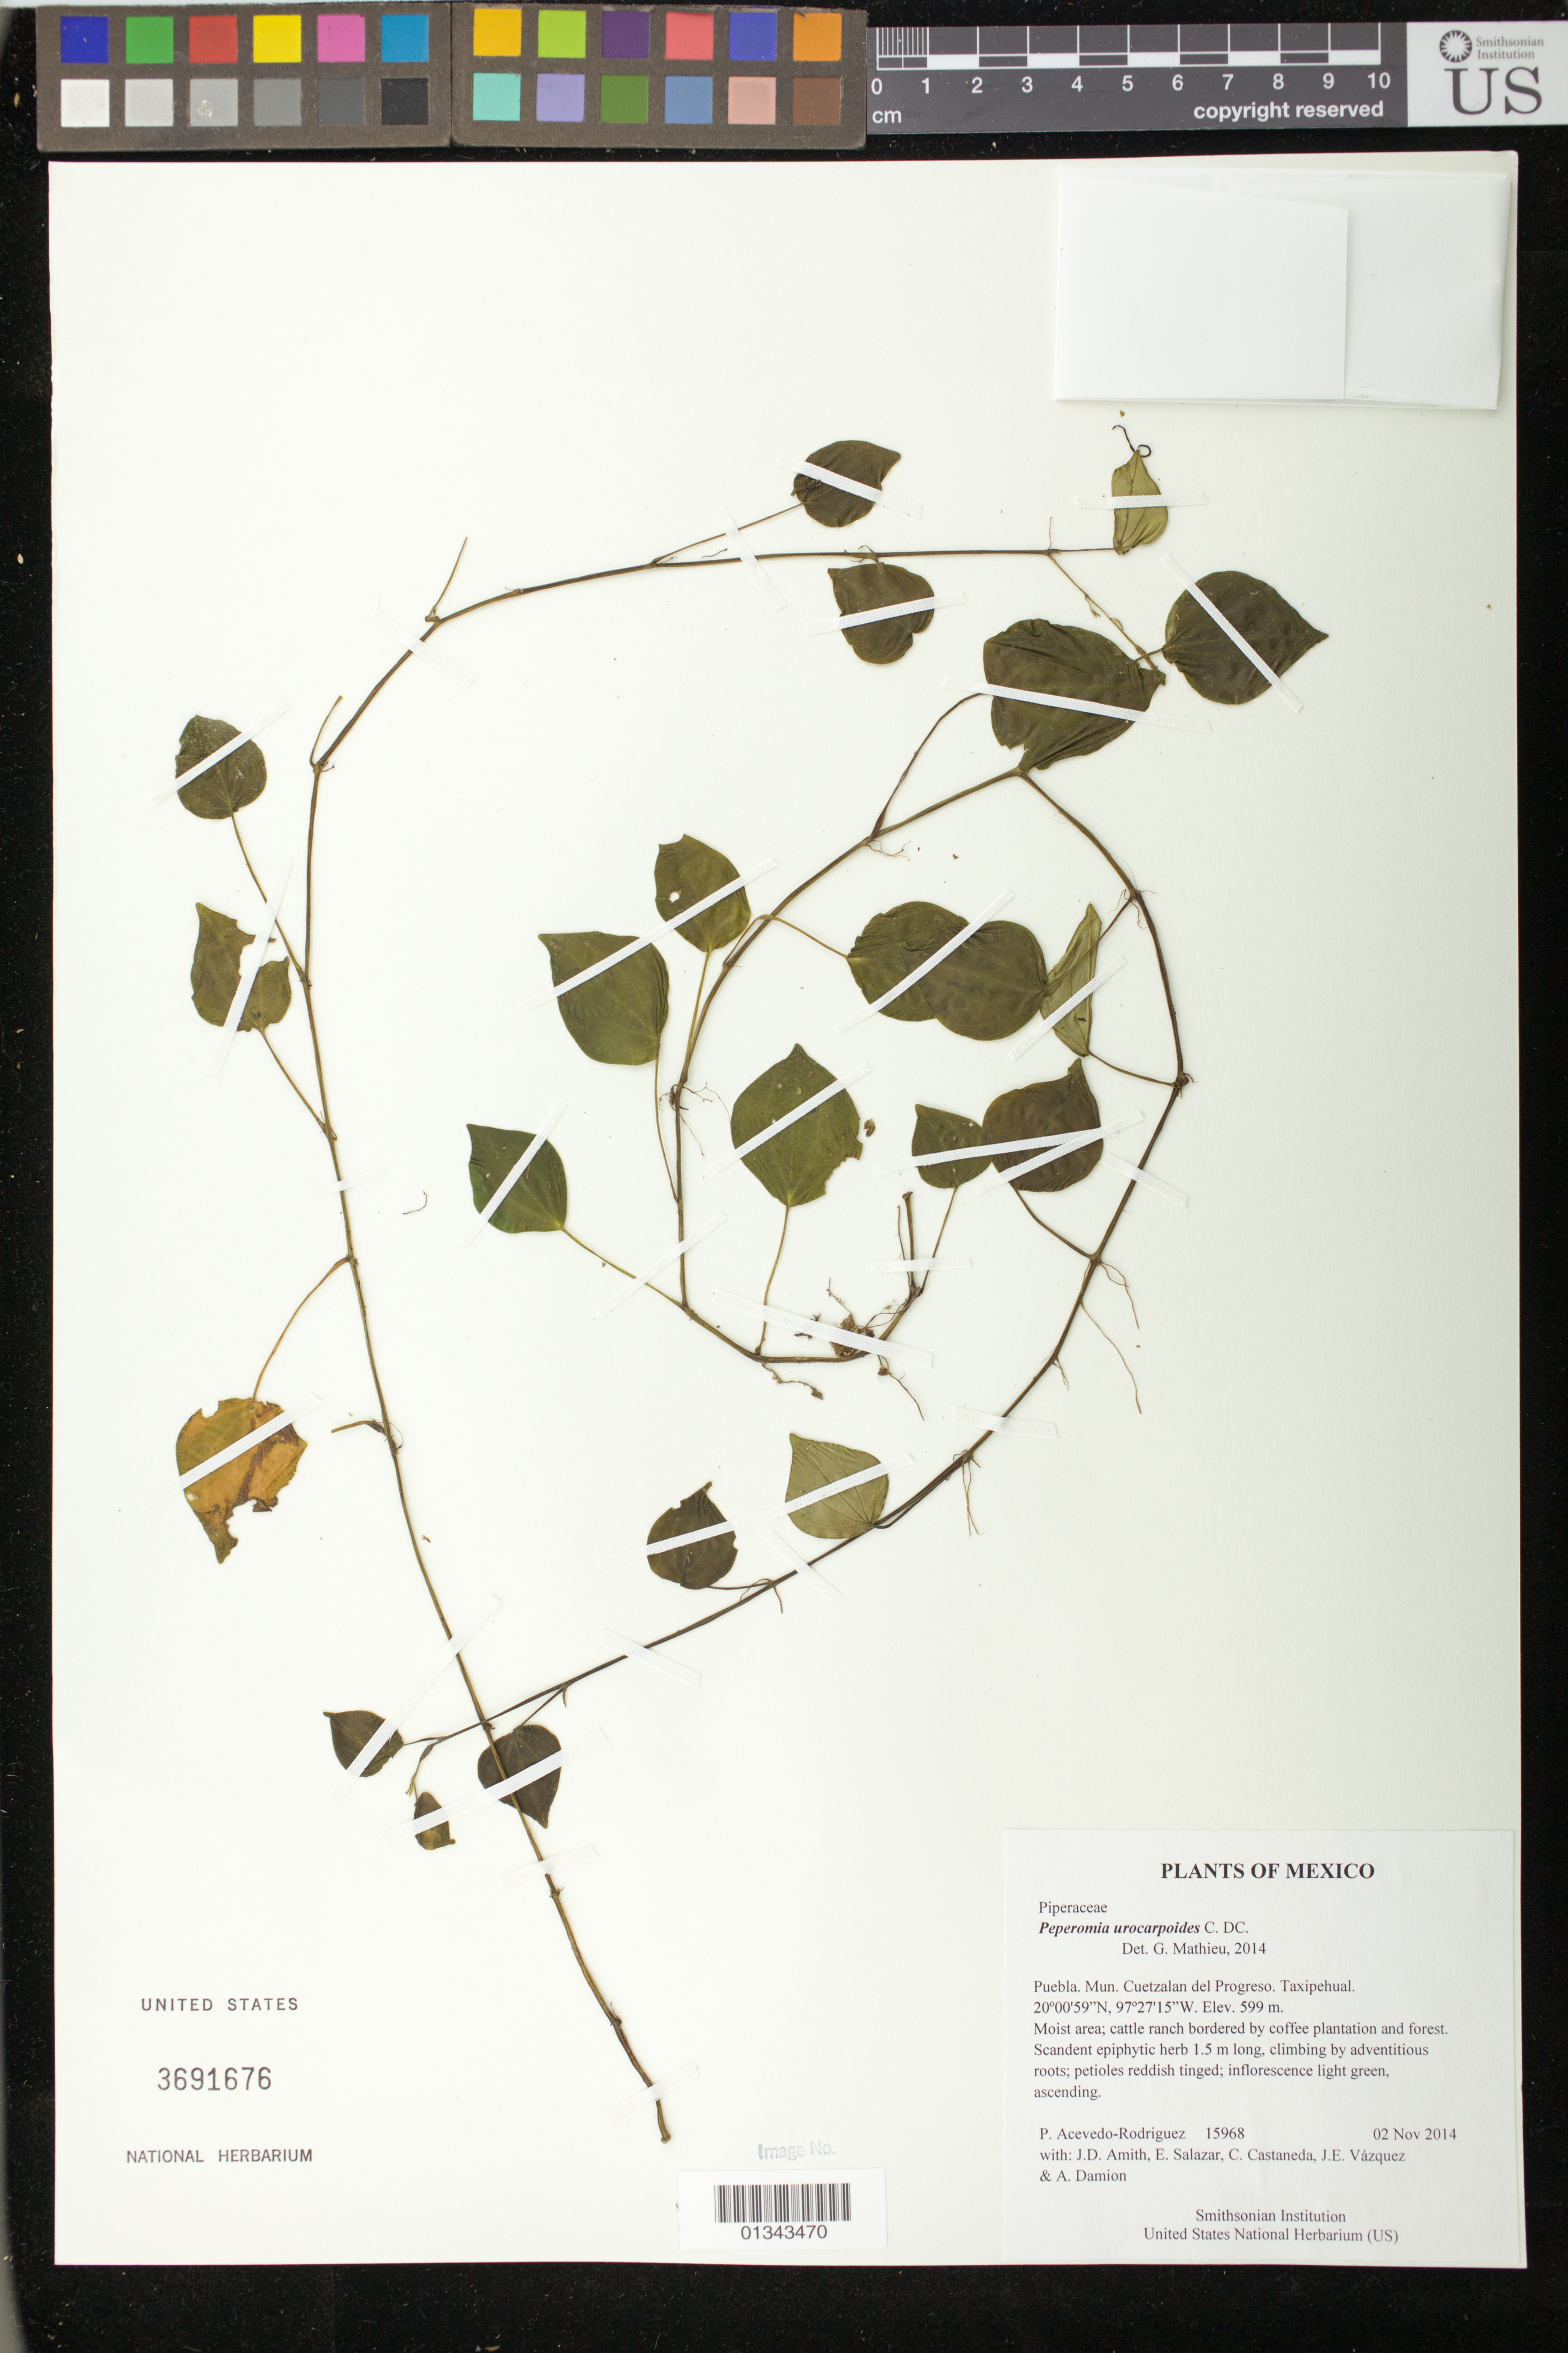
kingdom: Plantae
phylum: Tracheophyta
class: Magnoliopsida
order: Piperales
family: Piperaceae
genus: Peperomia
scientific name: Peperomia urocarpoides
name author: C. DC.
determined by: Mathieu, Guido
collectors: P. Acevedo-Rodr., J. D. Amith, E. Salazar, C. Castaneda, J. E. Vázquez & A. Damion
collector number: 15968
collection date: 2014-11-02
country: Mexico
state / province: Puebla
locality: Mun. Cuetzalan del Progreso. Taxipehual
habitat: Moist area; cattle ranch bordered with coffee plant. and forest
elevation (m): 599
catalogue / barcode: US 3691676